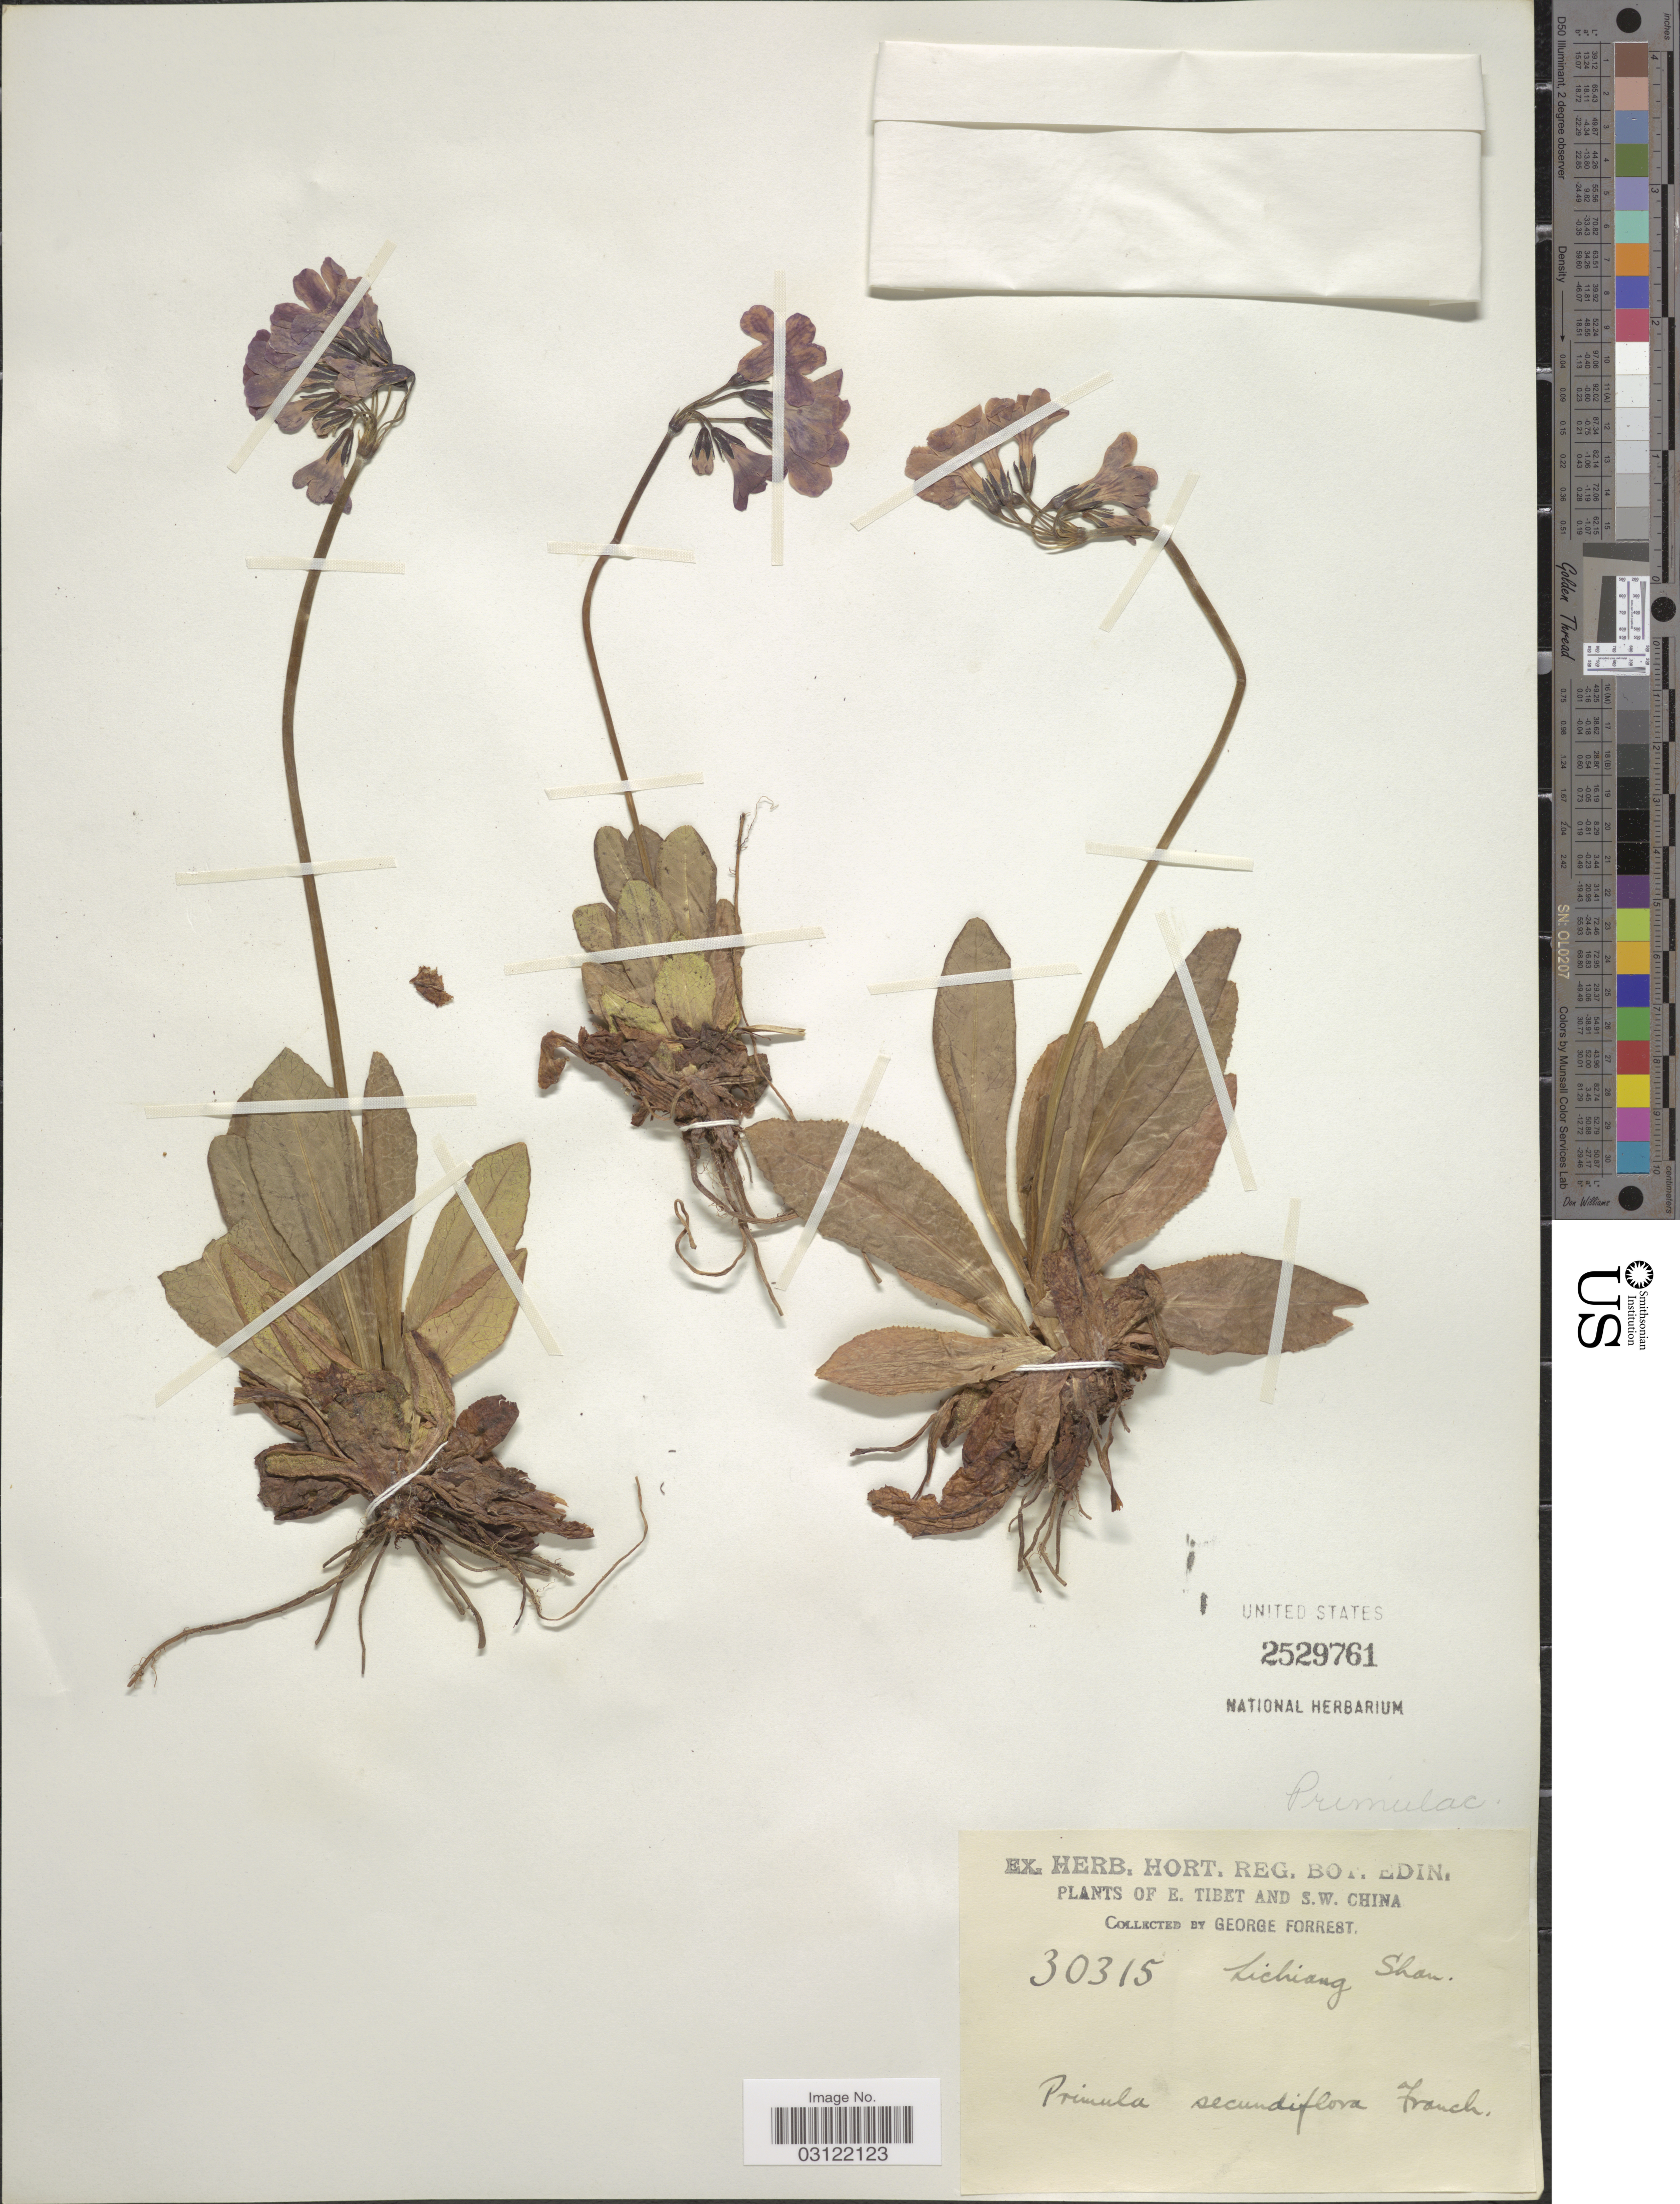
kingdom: Plantae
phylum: Tracheophyta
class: Magnoliopsida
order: Ericales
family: Primulaceae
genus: Primula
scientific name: Primula secundiflora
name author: Franch.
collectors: G. Forrest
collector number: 30315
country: China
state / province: Xizang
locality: E. Tibet and S.W. China. Lichiang Shan.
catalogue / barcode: US 2529761